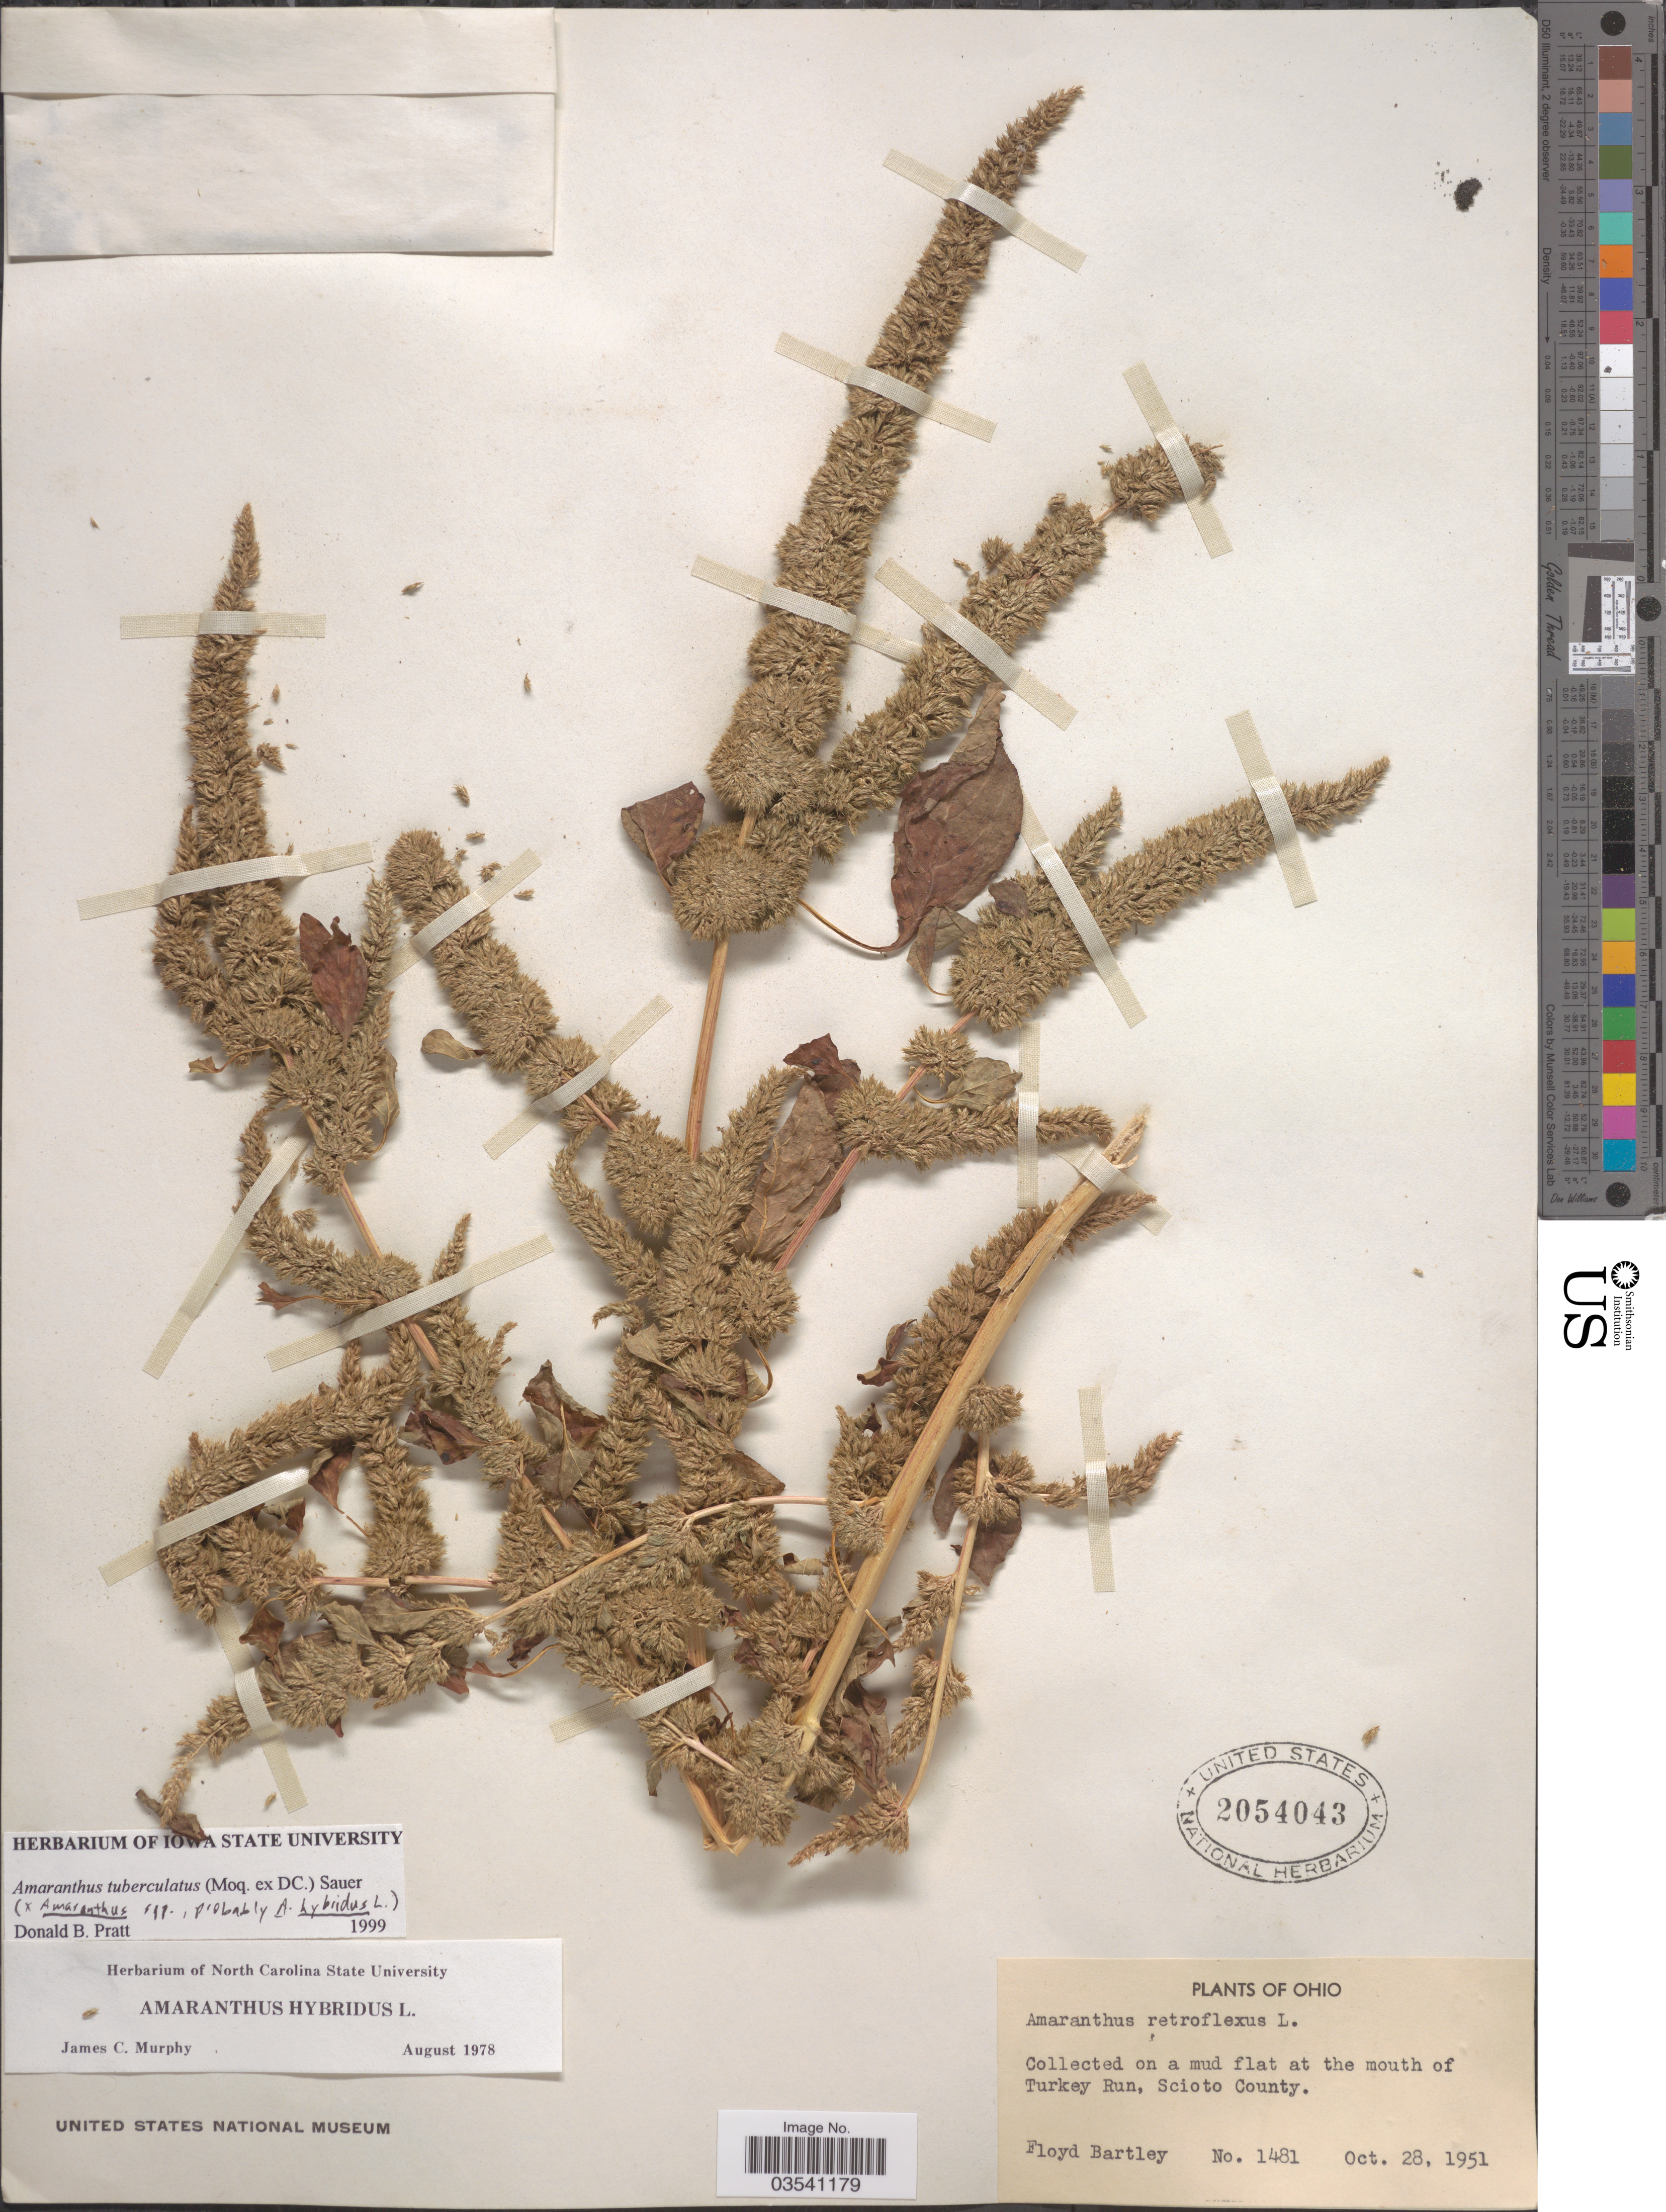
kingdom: Plantae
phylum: Tracheophyta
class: Magnoliopsida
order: Caryophyllales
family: Amaranthaceae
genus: Amaranthus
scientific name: Amaranthus tuberculatus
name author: (Moq.) J.D. Sauer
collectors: F. Bartley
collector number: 1481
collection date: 1951-10-28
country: United States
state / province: Ohio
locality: On a mud flat at the mouth of Turkey Run, Scioto County.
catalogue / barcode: US 2054043